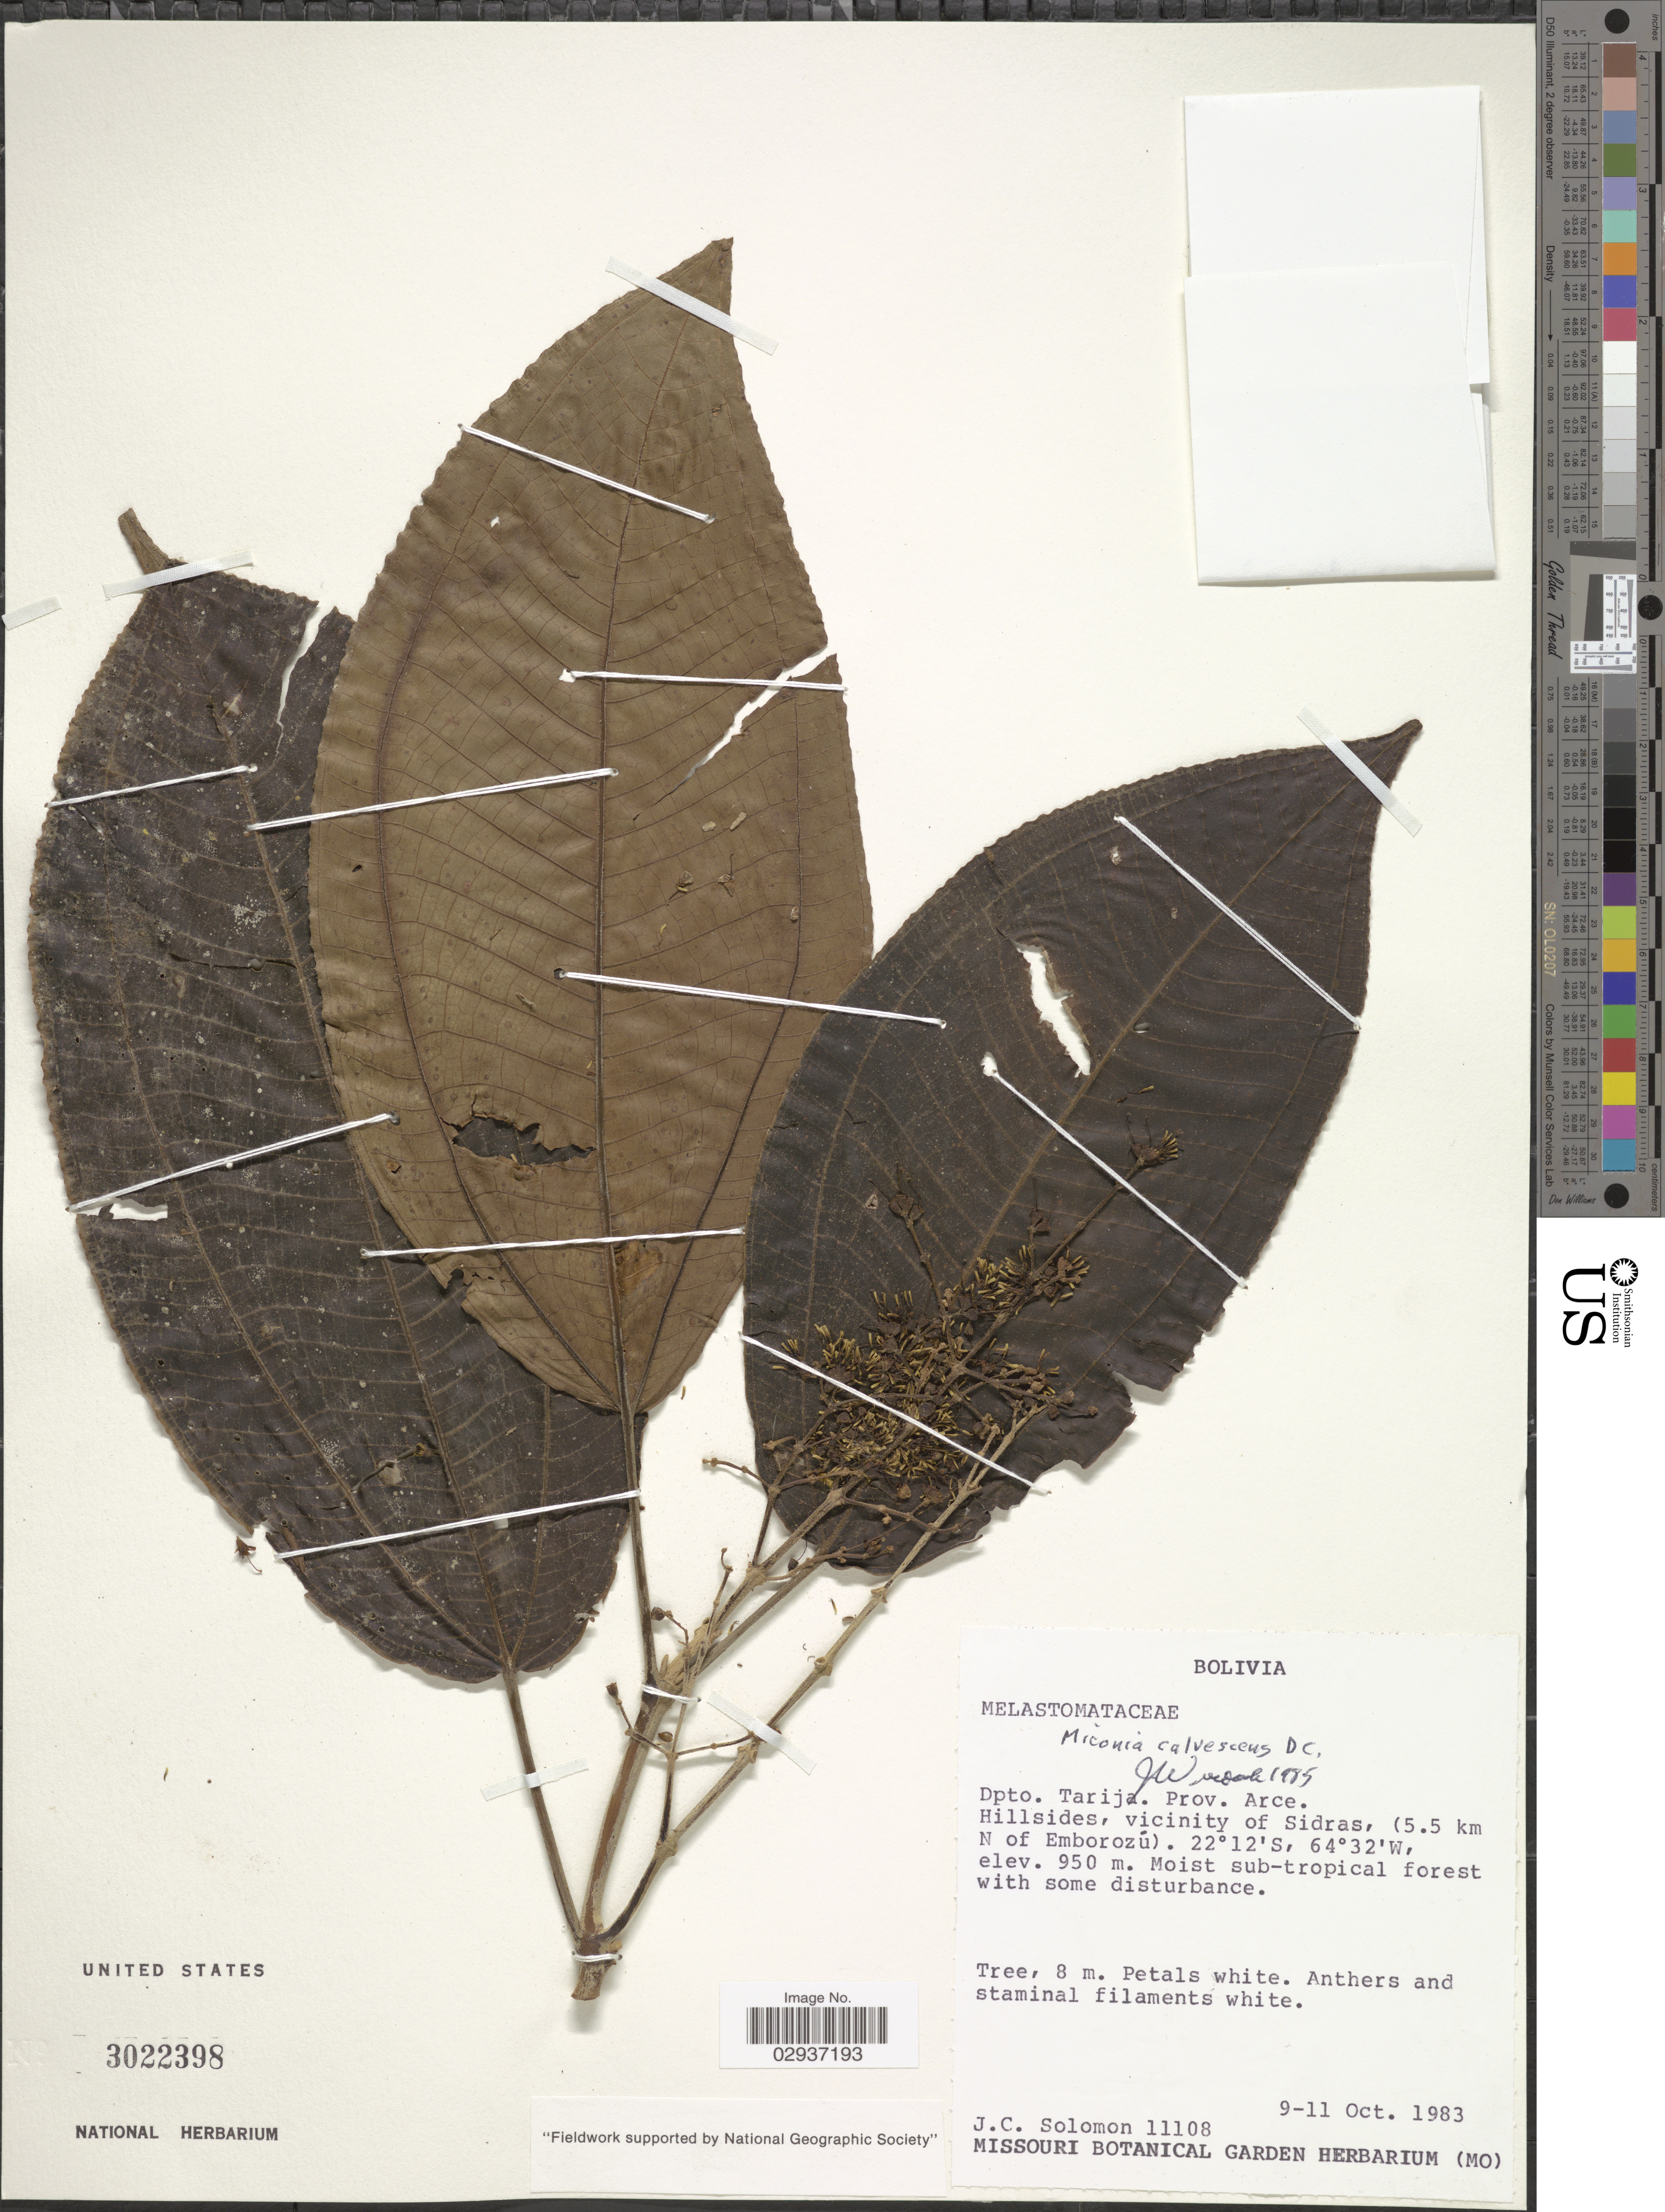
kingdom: Plantae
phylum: Tracheophyta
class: Magnoliopsida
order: Myrtales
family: Melastomataceae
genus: Miconia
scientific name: Miconia calvescens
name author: DC.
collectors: J. C. Solomon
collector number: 11108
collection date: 1983-10-09/1983-10-11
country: Bolivia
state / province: Tarija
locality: Dpto. Tarija. Prov. Arce. Hillsides, vicinity of Sidras, (5.5 km N of Emborozú).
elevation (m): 950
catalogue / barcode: US 3022398